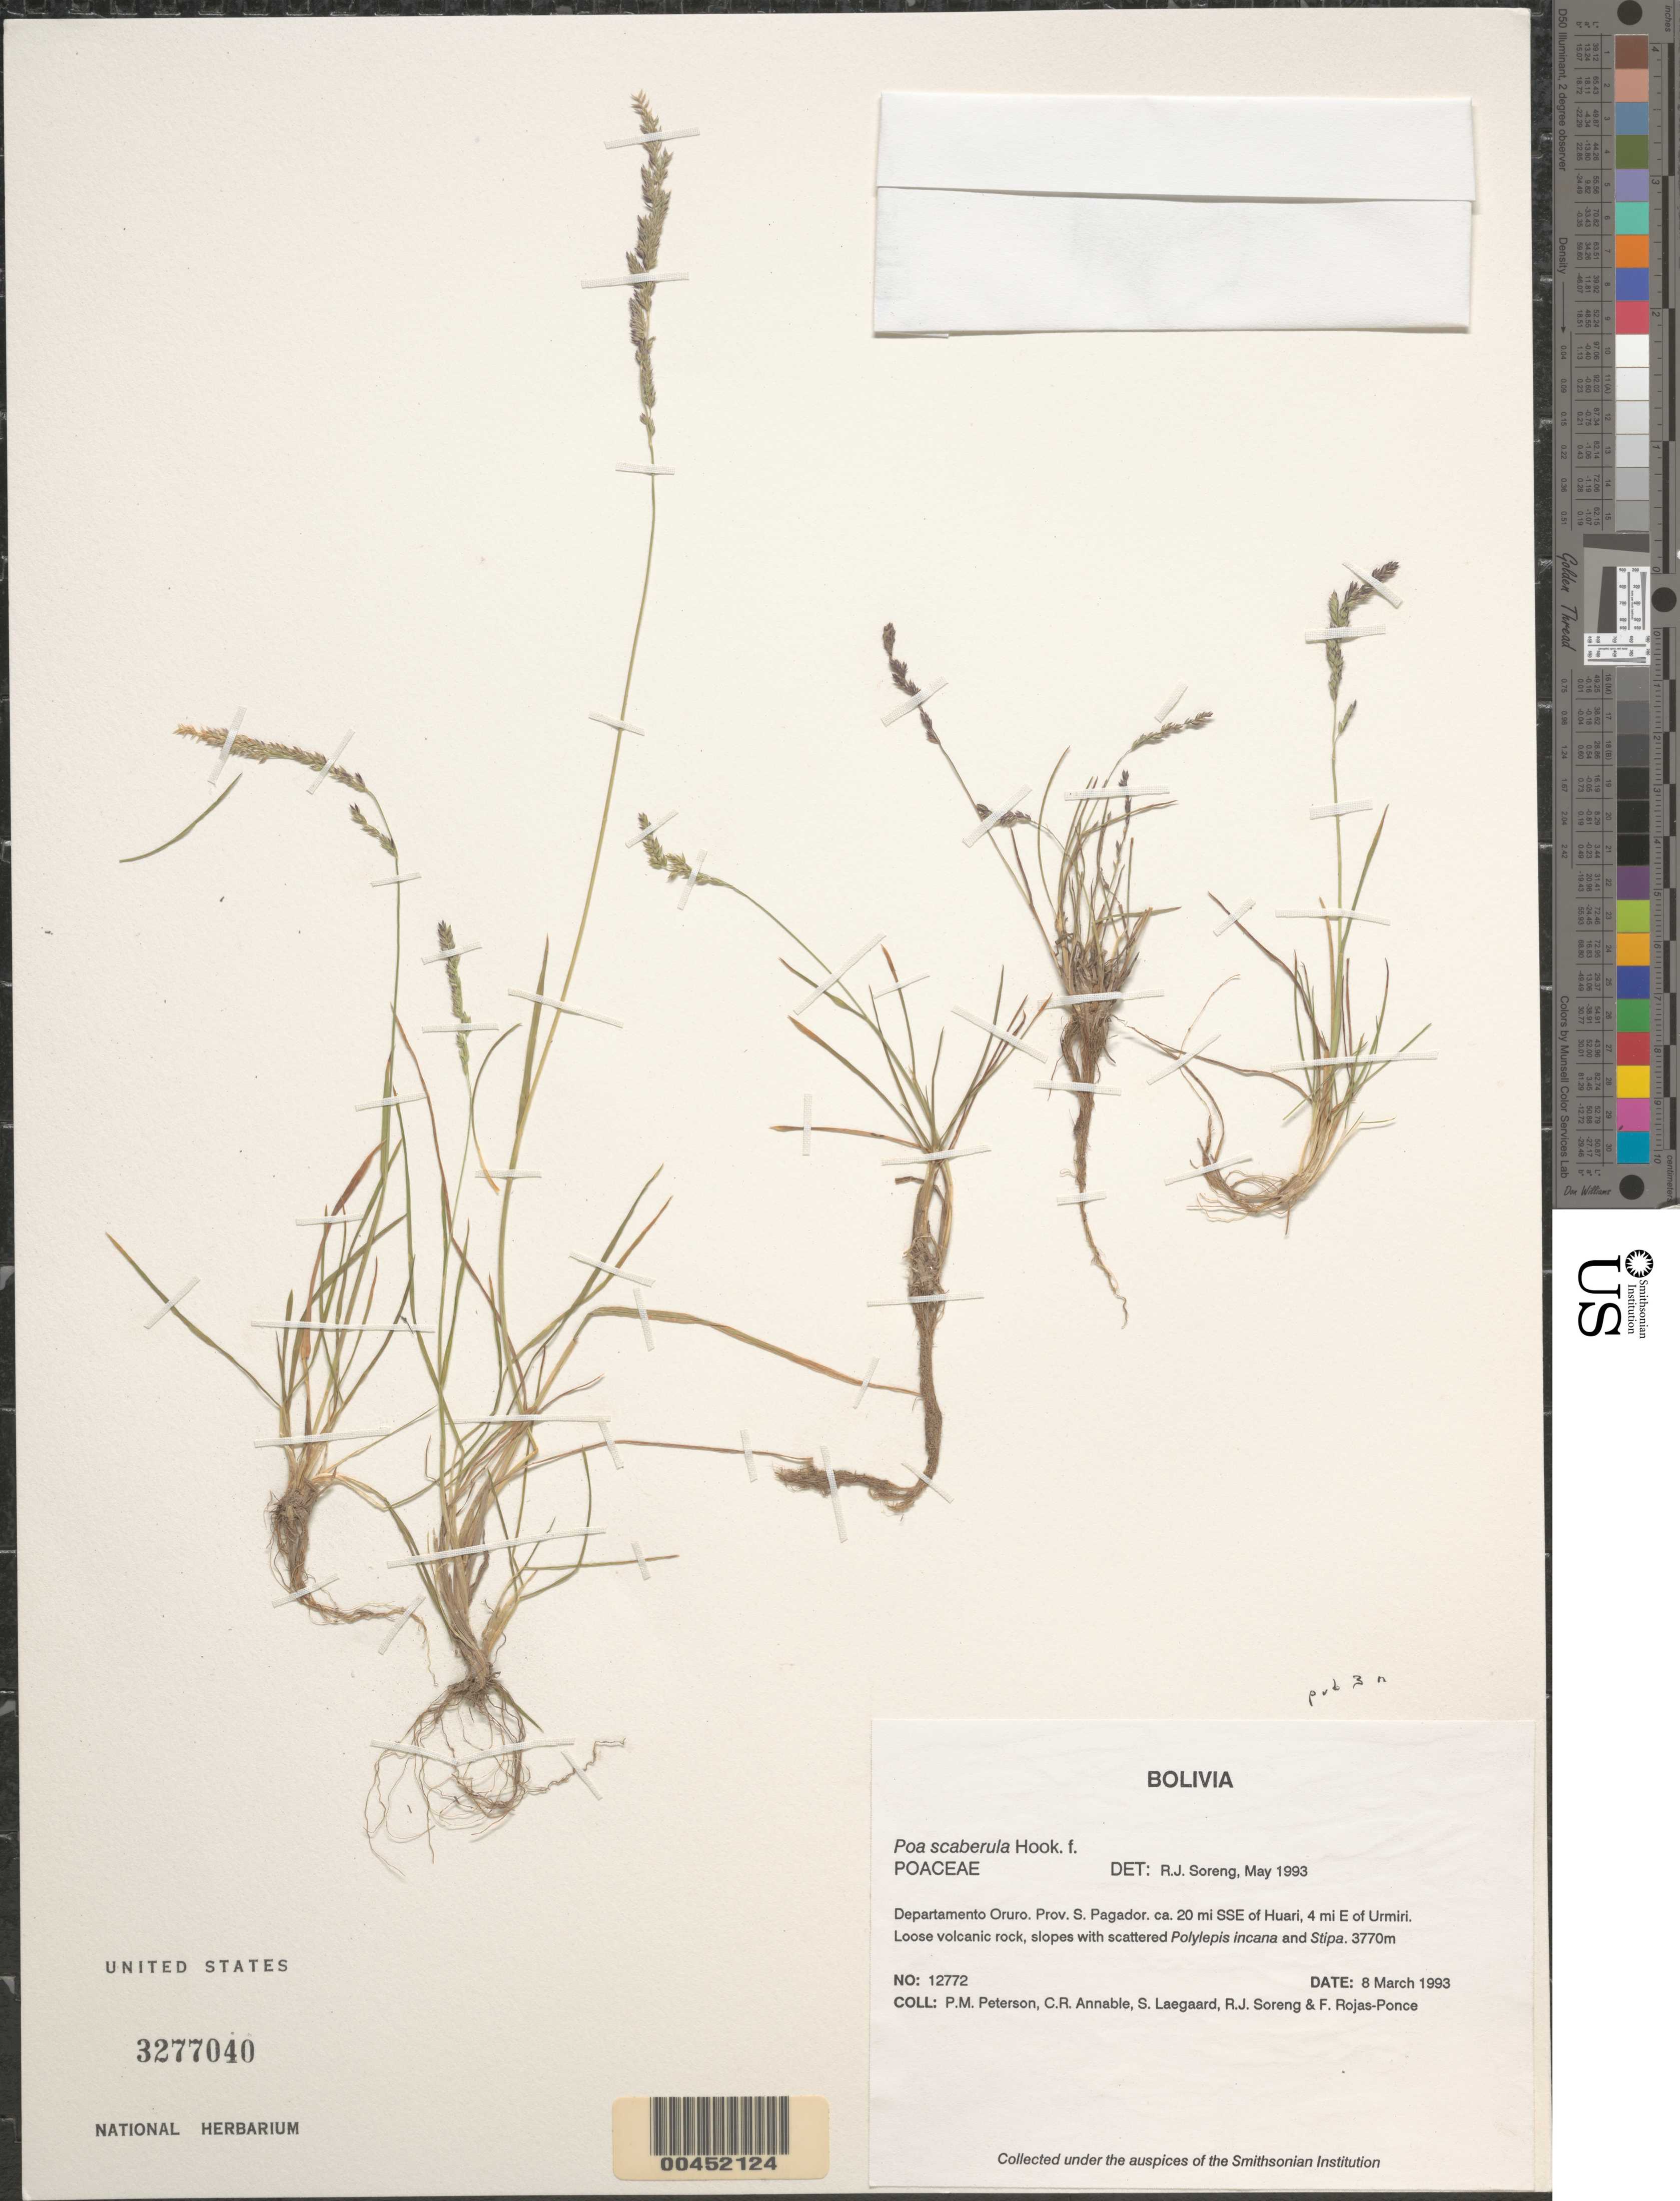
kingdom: Plantae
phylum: Tracheophyta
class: Liliopsida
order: Poales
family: Poaceae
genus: Poa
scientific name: Poa scaberula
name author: Hook. f.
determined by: Soreng, Robert J., Research Associate (BOT), Smithsonian Institution - National Museum of Natural History (UNITED STATES)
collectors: P. M. Peterson, C. R. Annable, S. Lægaard, R. J. Soreng & F. Rojas-Ponce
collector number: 12772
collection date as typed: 08 Mar 1993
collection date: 1993-03-08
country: Bolivia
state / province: Oruro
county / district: Sebastián Pagador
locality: ca. 20 mi SSE of Huari, 4 mi E of Urmiri.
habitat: Loose volcanic rock, slopes with scattered Polylepis incana and Stipa.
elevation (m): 3770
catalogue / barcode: US 3277040